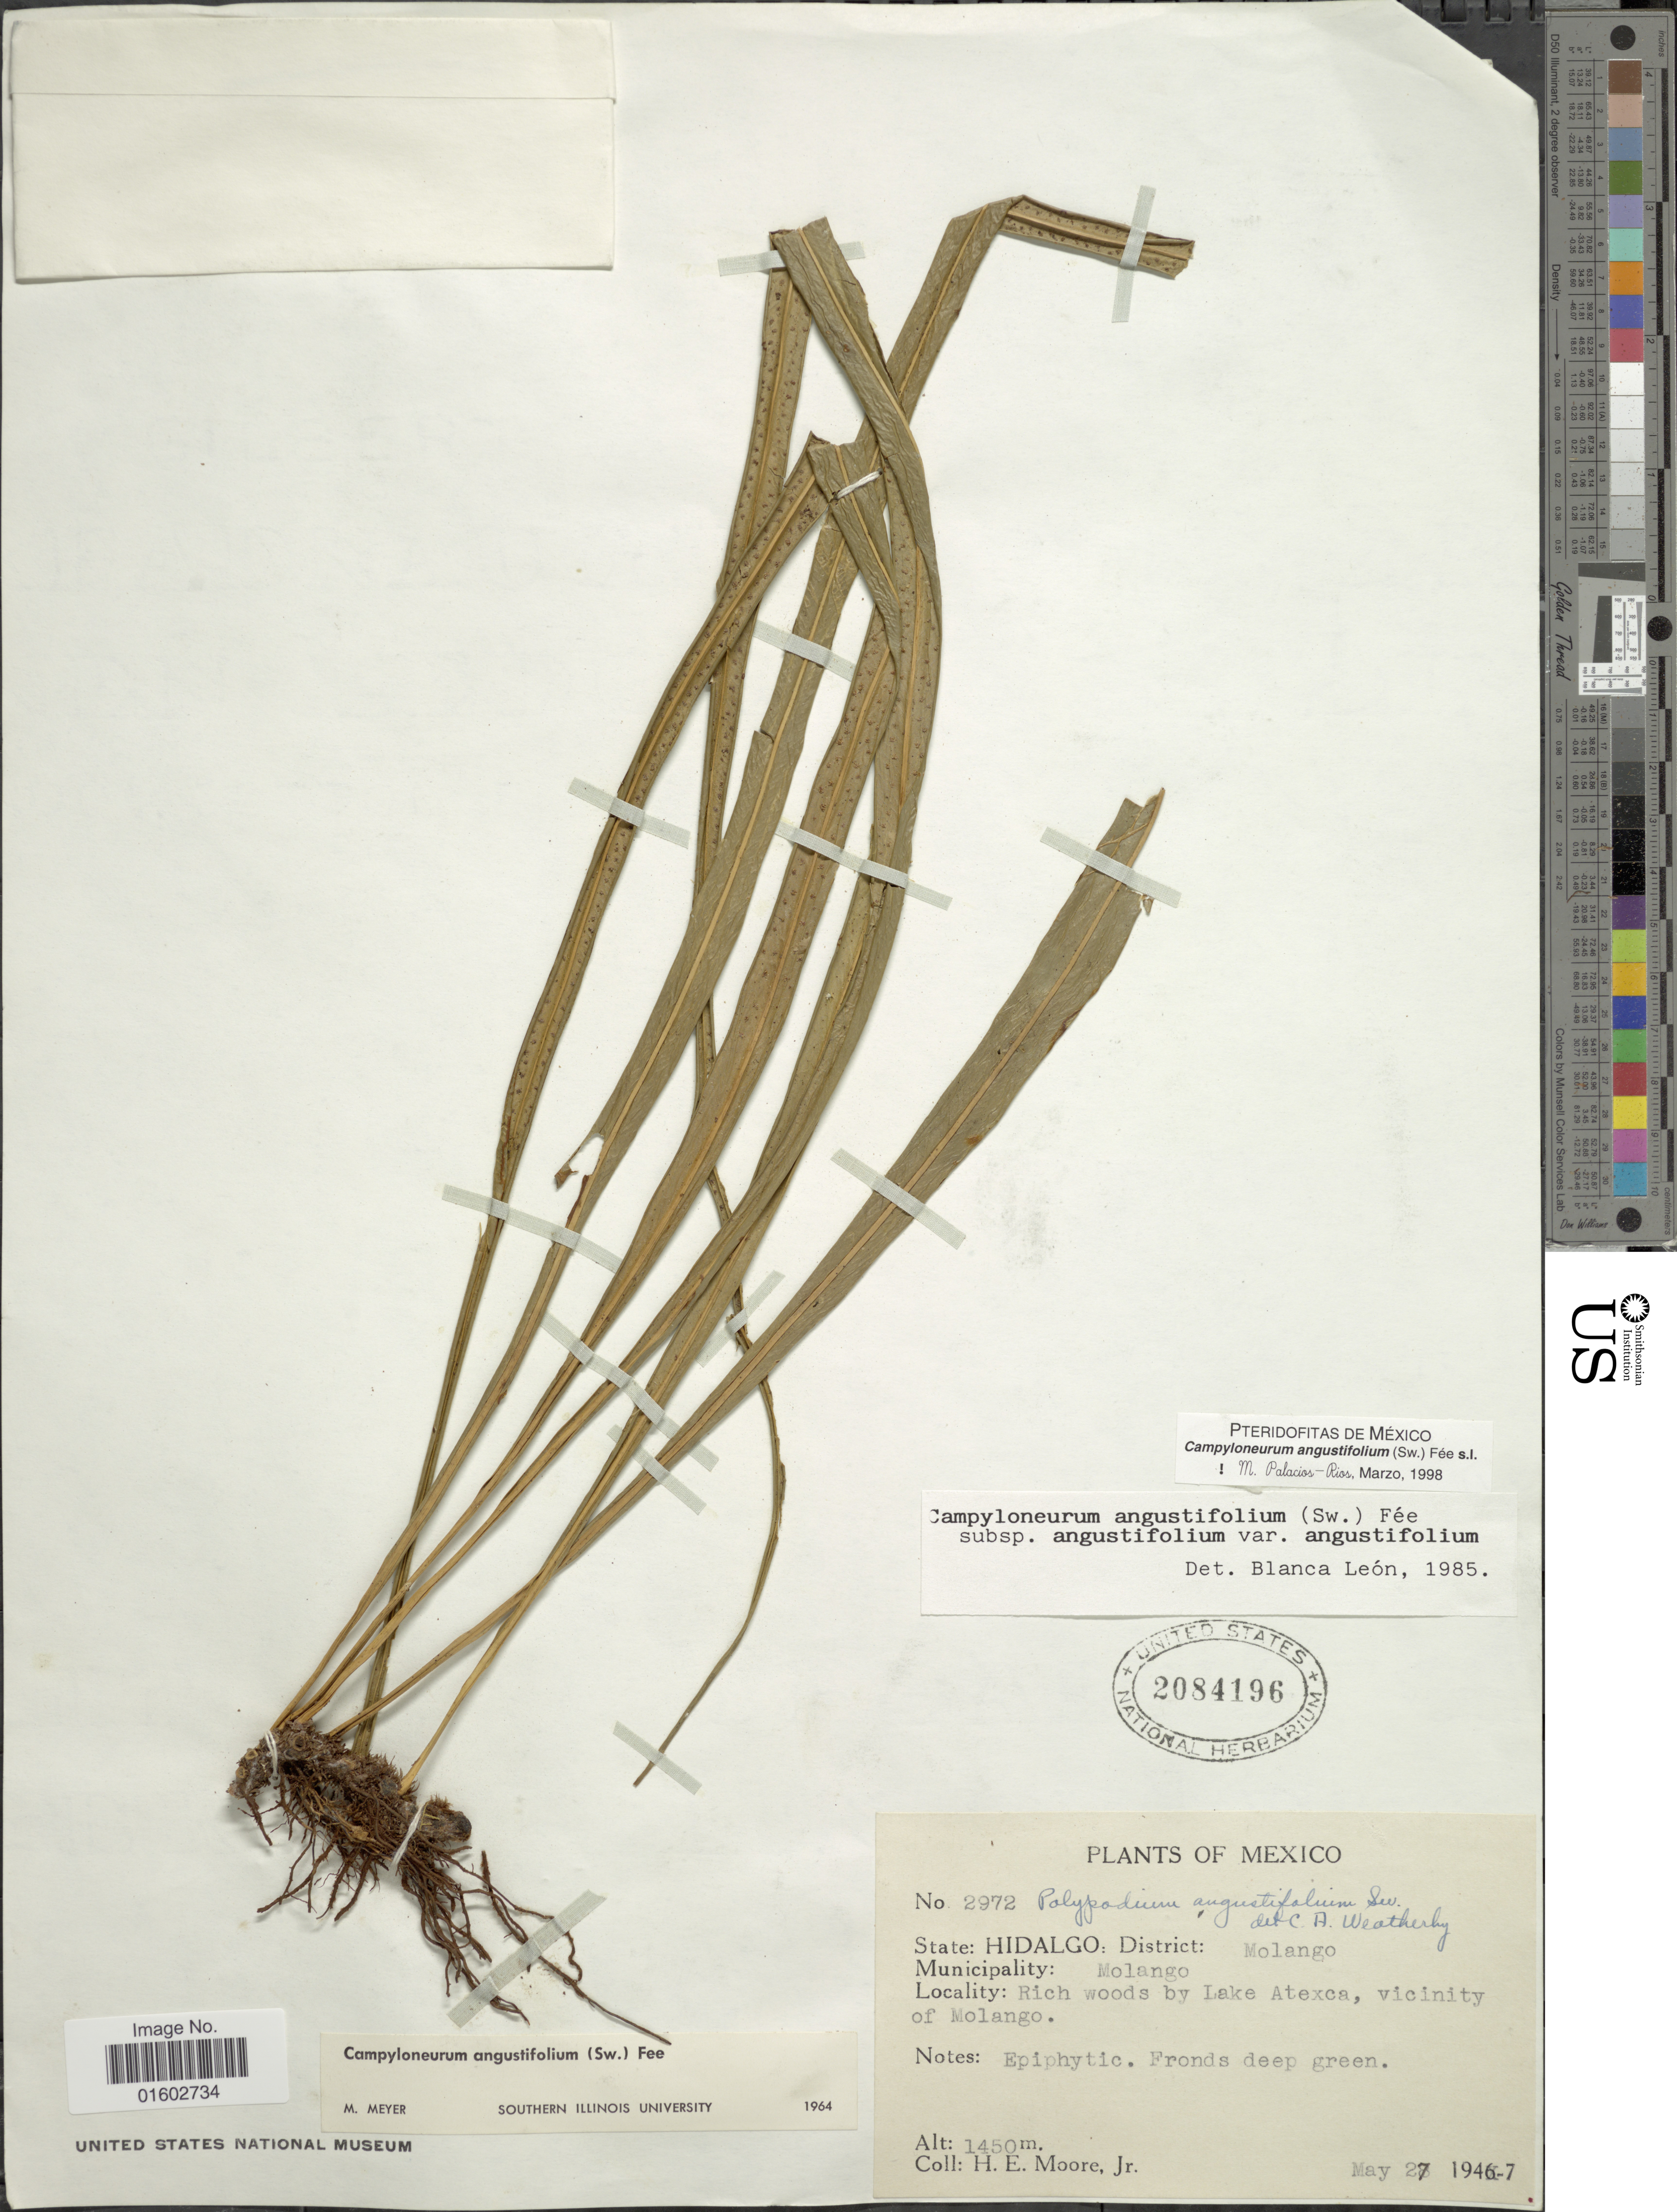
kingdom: Plantae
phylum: Tracheophyta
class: Polypodiopsida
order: Polypodiales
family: Polypodiaceae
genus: Campyloneurum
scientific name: Campyloneurum angustifolium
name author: (Sw.) Fée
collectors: H. Moore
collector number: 2972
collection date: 1946-05-07/1947-05-07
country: Mexico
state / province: Hidalgo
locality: District. Molango, Rich roods by Lake Atexca, vicinity of Molango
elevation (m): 1450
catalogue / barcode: US 2084196